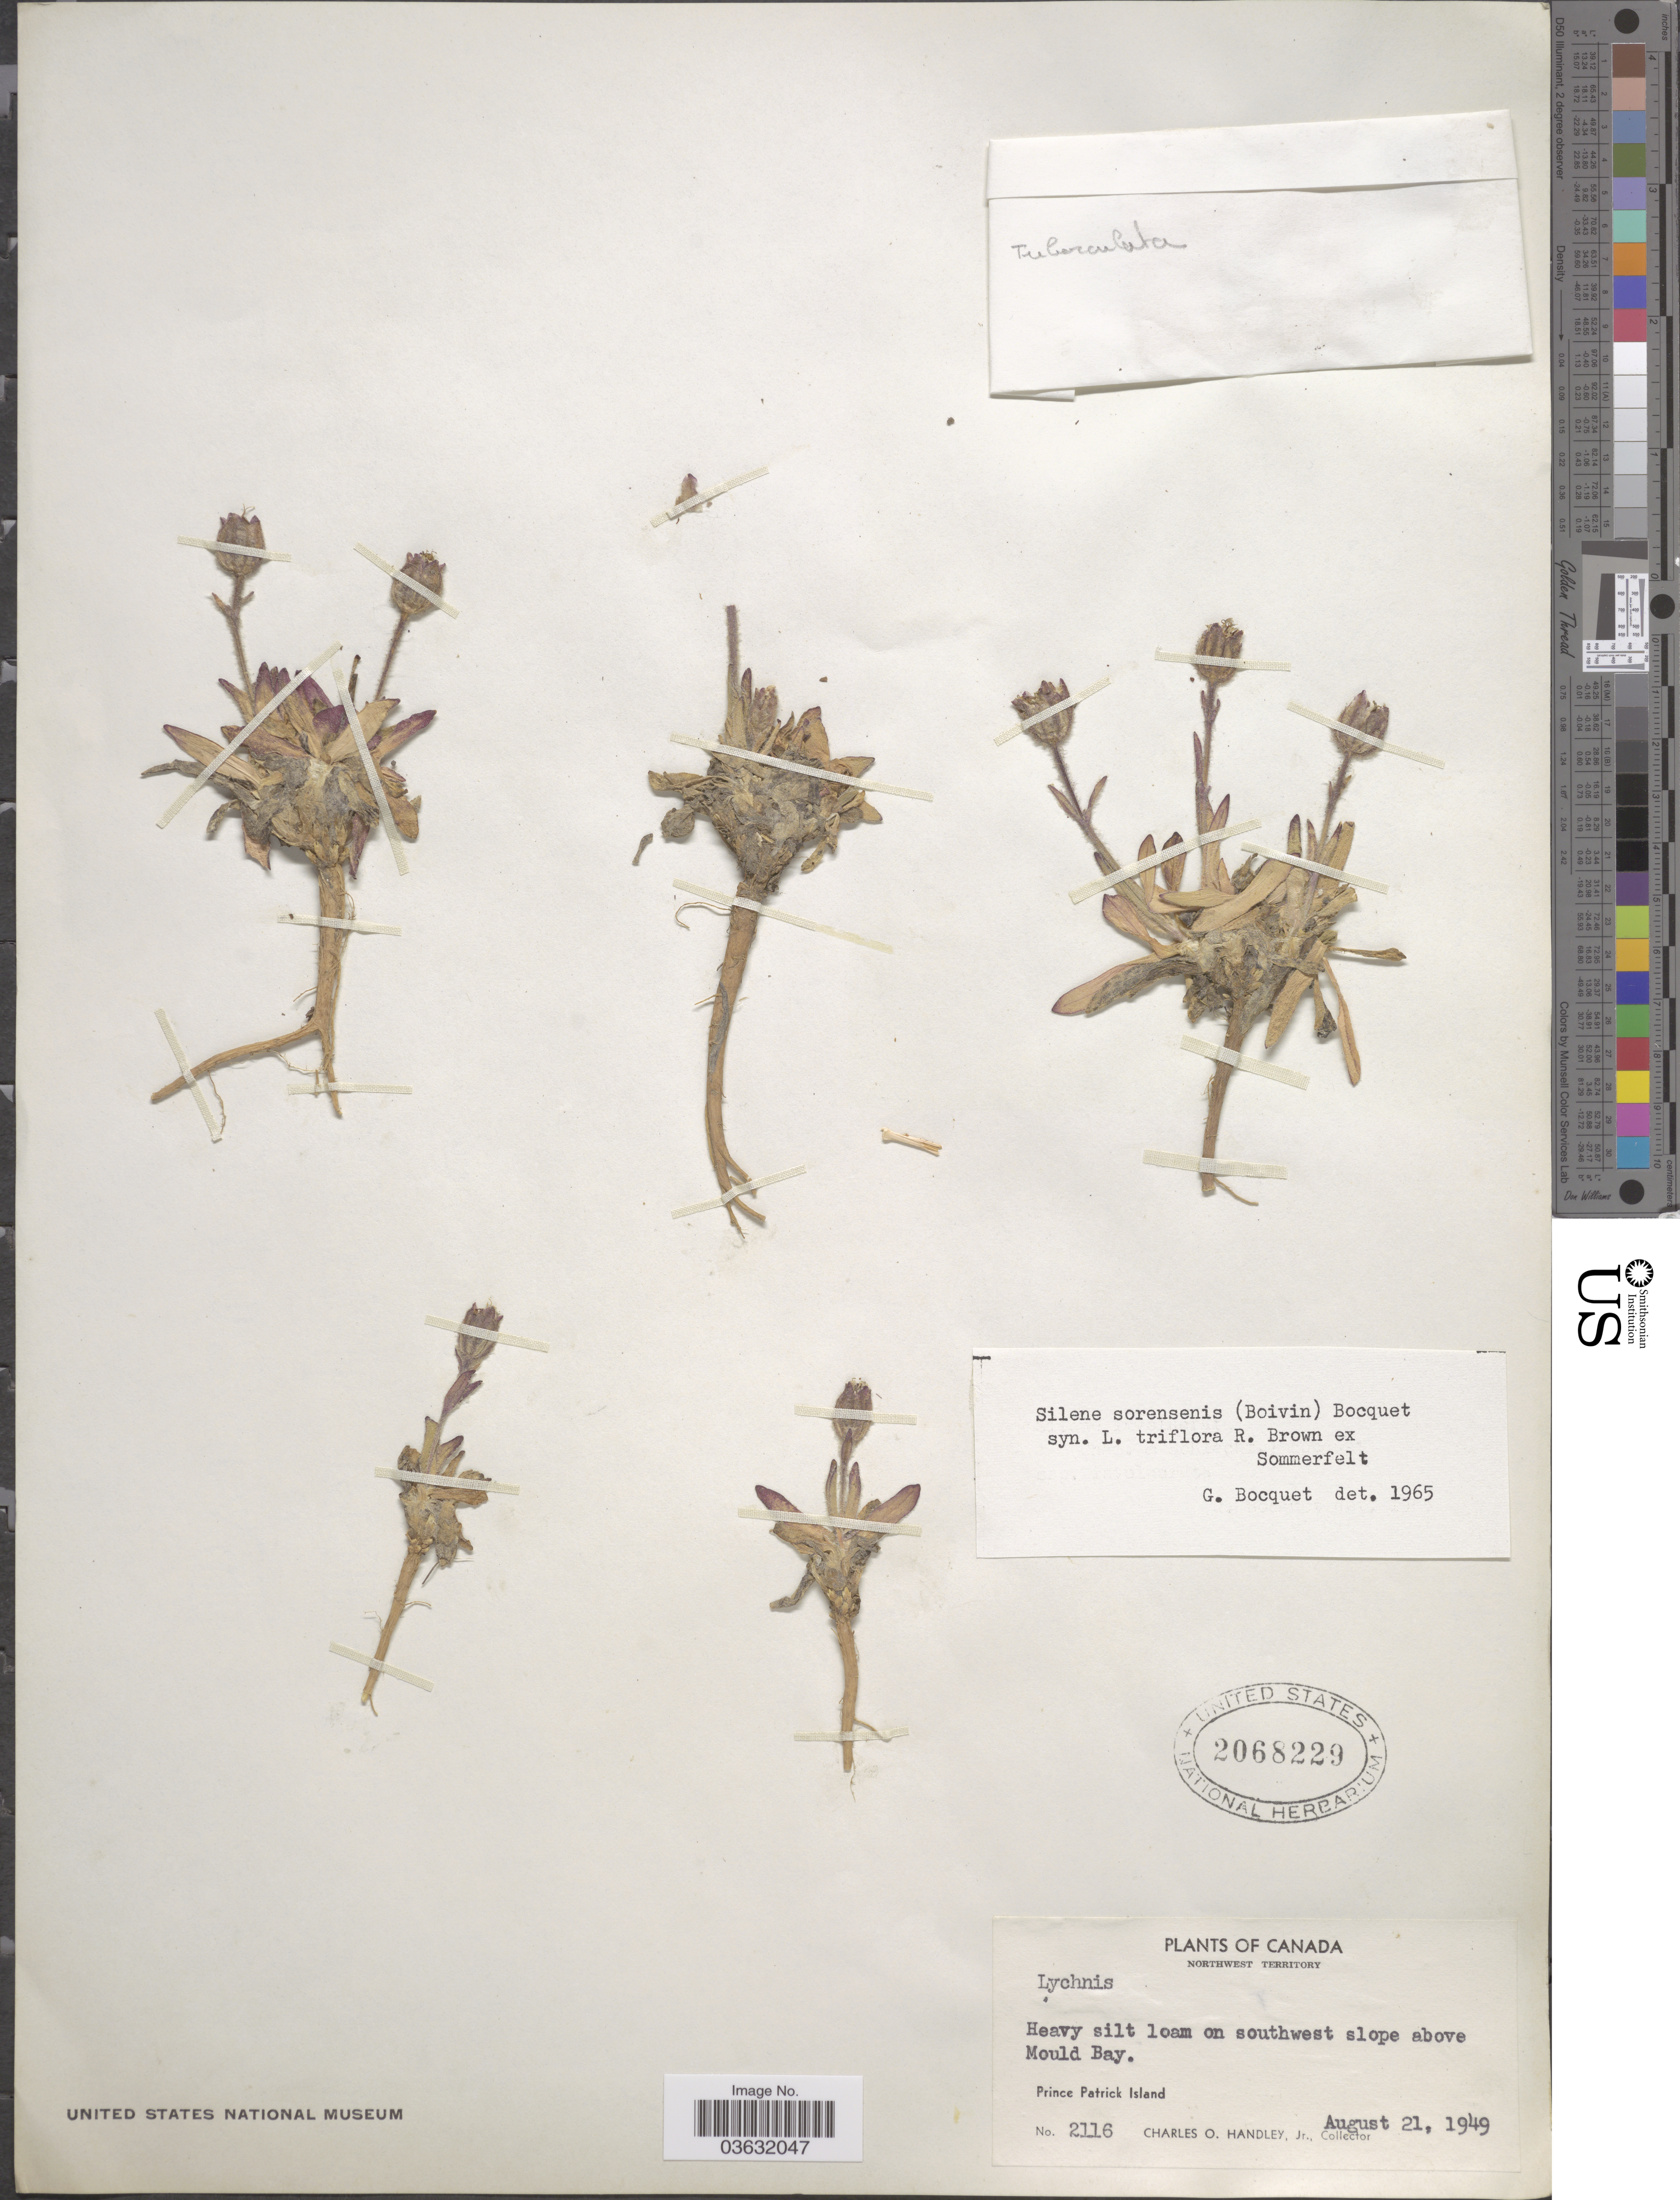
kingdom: Plantae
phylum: Tracheophyta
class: Magnoliopsida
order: Caryophyllales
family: Caryophyllaceae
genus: Silene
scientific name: Silene sorensenis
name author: (B. Boivin) Bocquet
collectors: C. Handley Jr.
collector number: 2116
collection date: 1949-08-21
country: Canada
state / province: Northwest Territories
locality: Heavy silt loam on southwest slope above Mould Bay. Prince Patrick Island.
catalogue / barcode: US 2068229